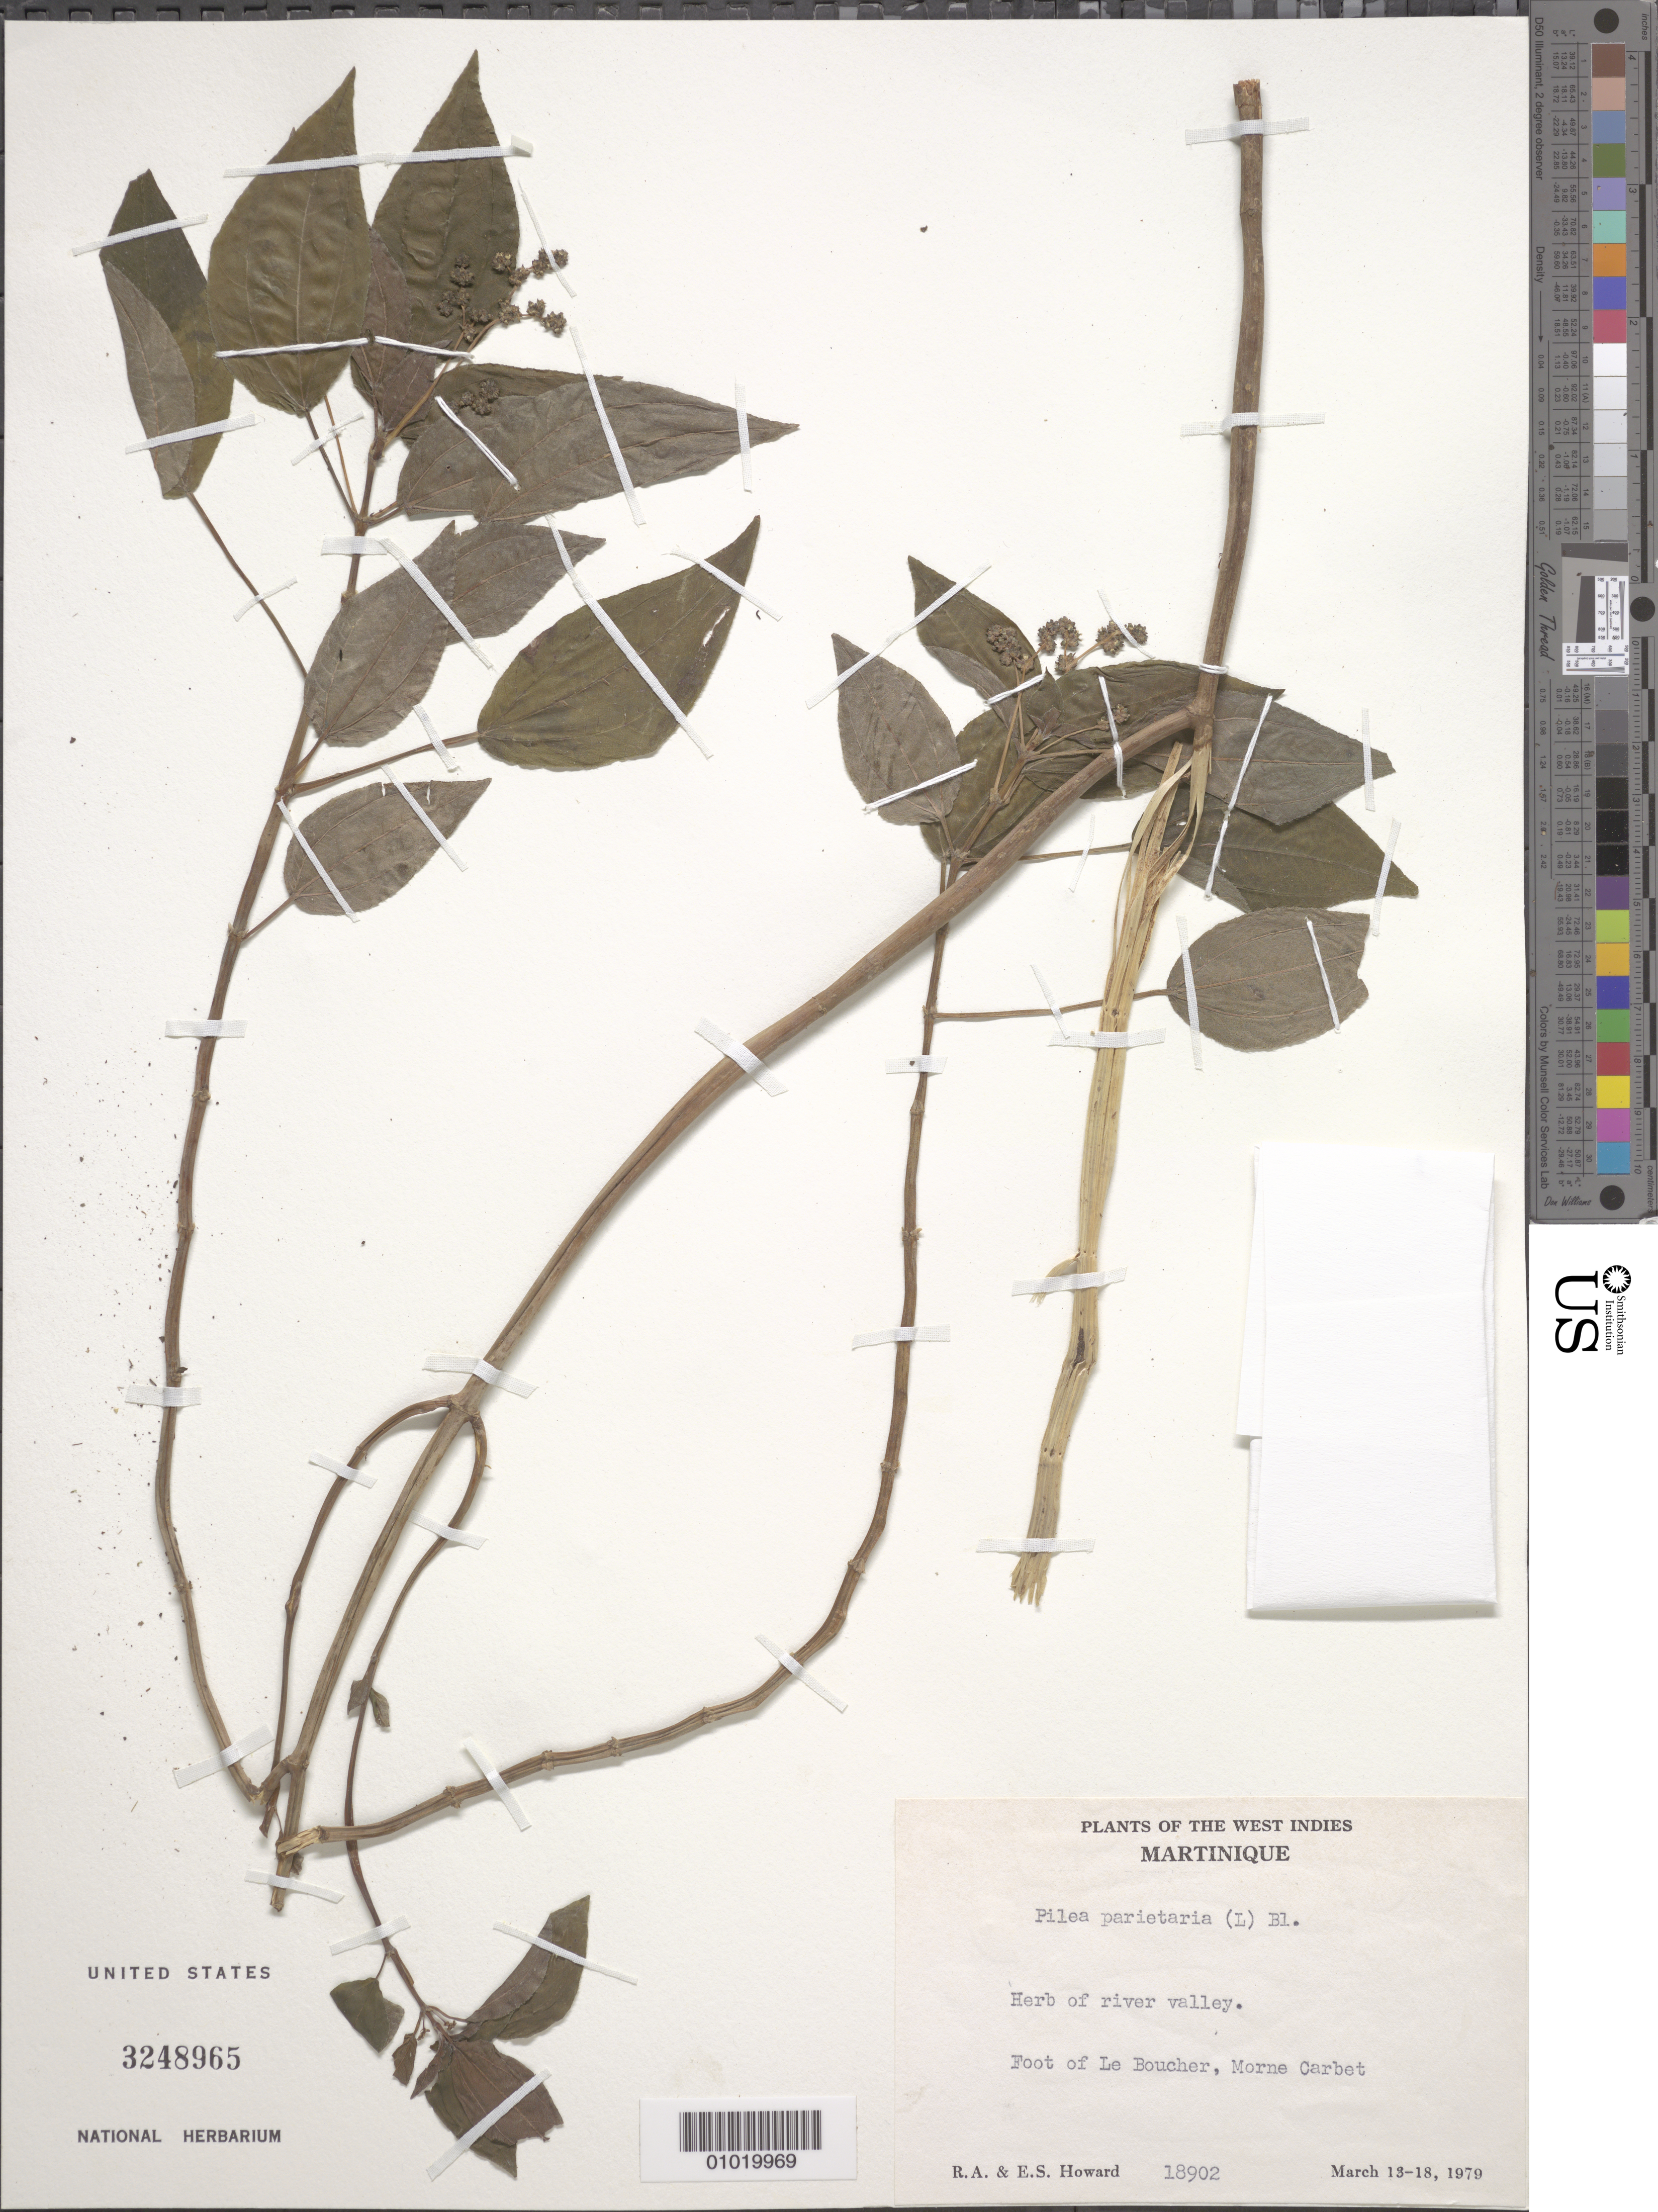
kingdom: Plantae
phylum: Tracheophyta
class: Magnoliopsida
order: Rosales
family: Urticaceae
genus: Pilea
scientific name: Pilea parietaria var. parietaria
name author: (L.) Blume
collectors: R. A. Howard & E. S. Howard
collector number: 18902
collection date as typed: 13 Mar 1979 to 18 Mar 1979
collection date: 1979-03-13/1979-03-18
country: Martinique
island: Martinique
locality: Foot of Le Boucher, Morne Carbet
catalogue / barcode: US 3248965